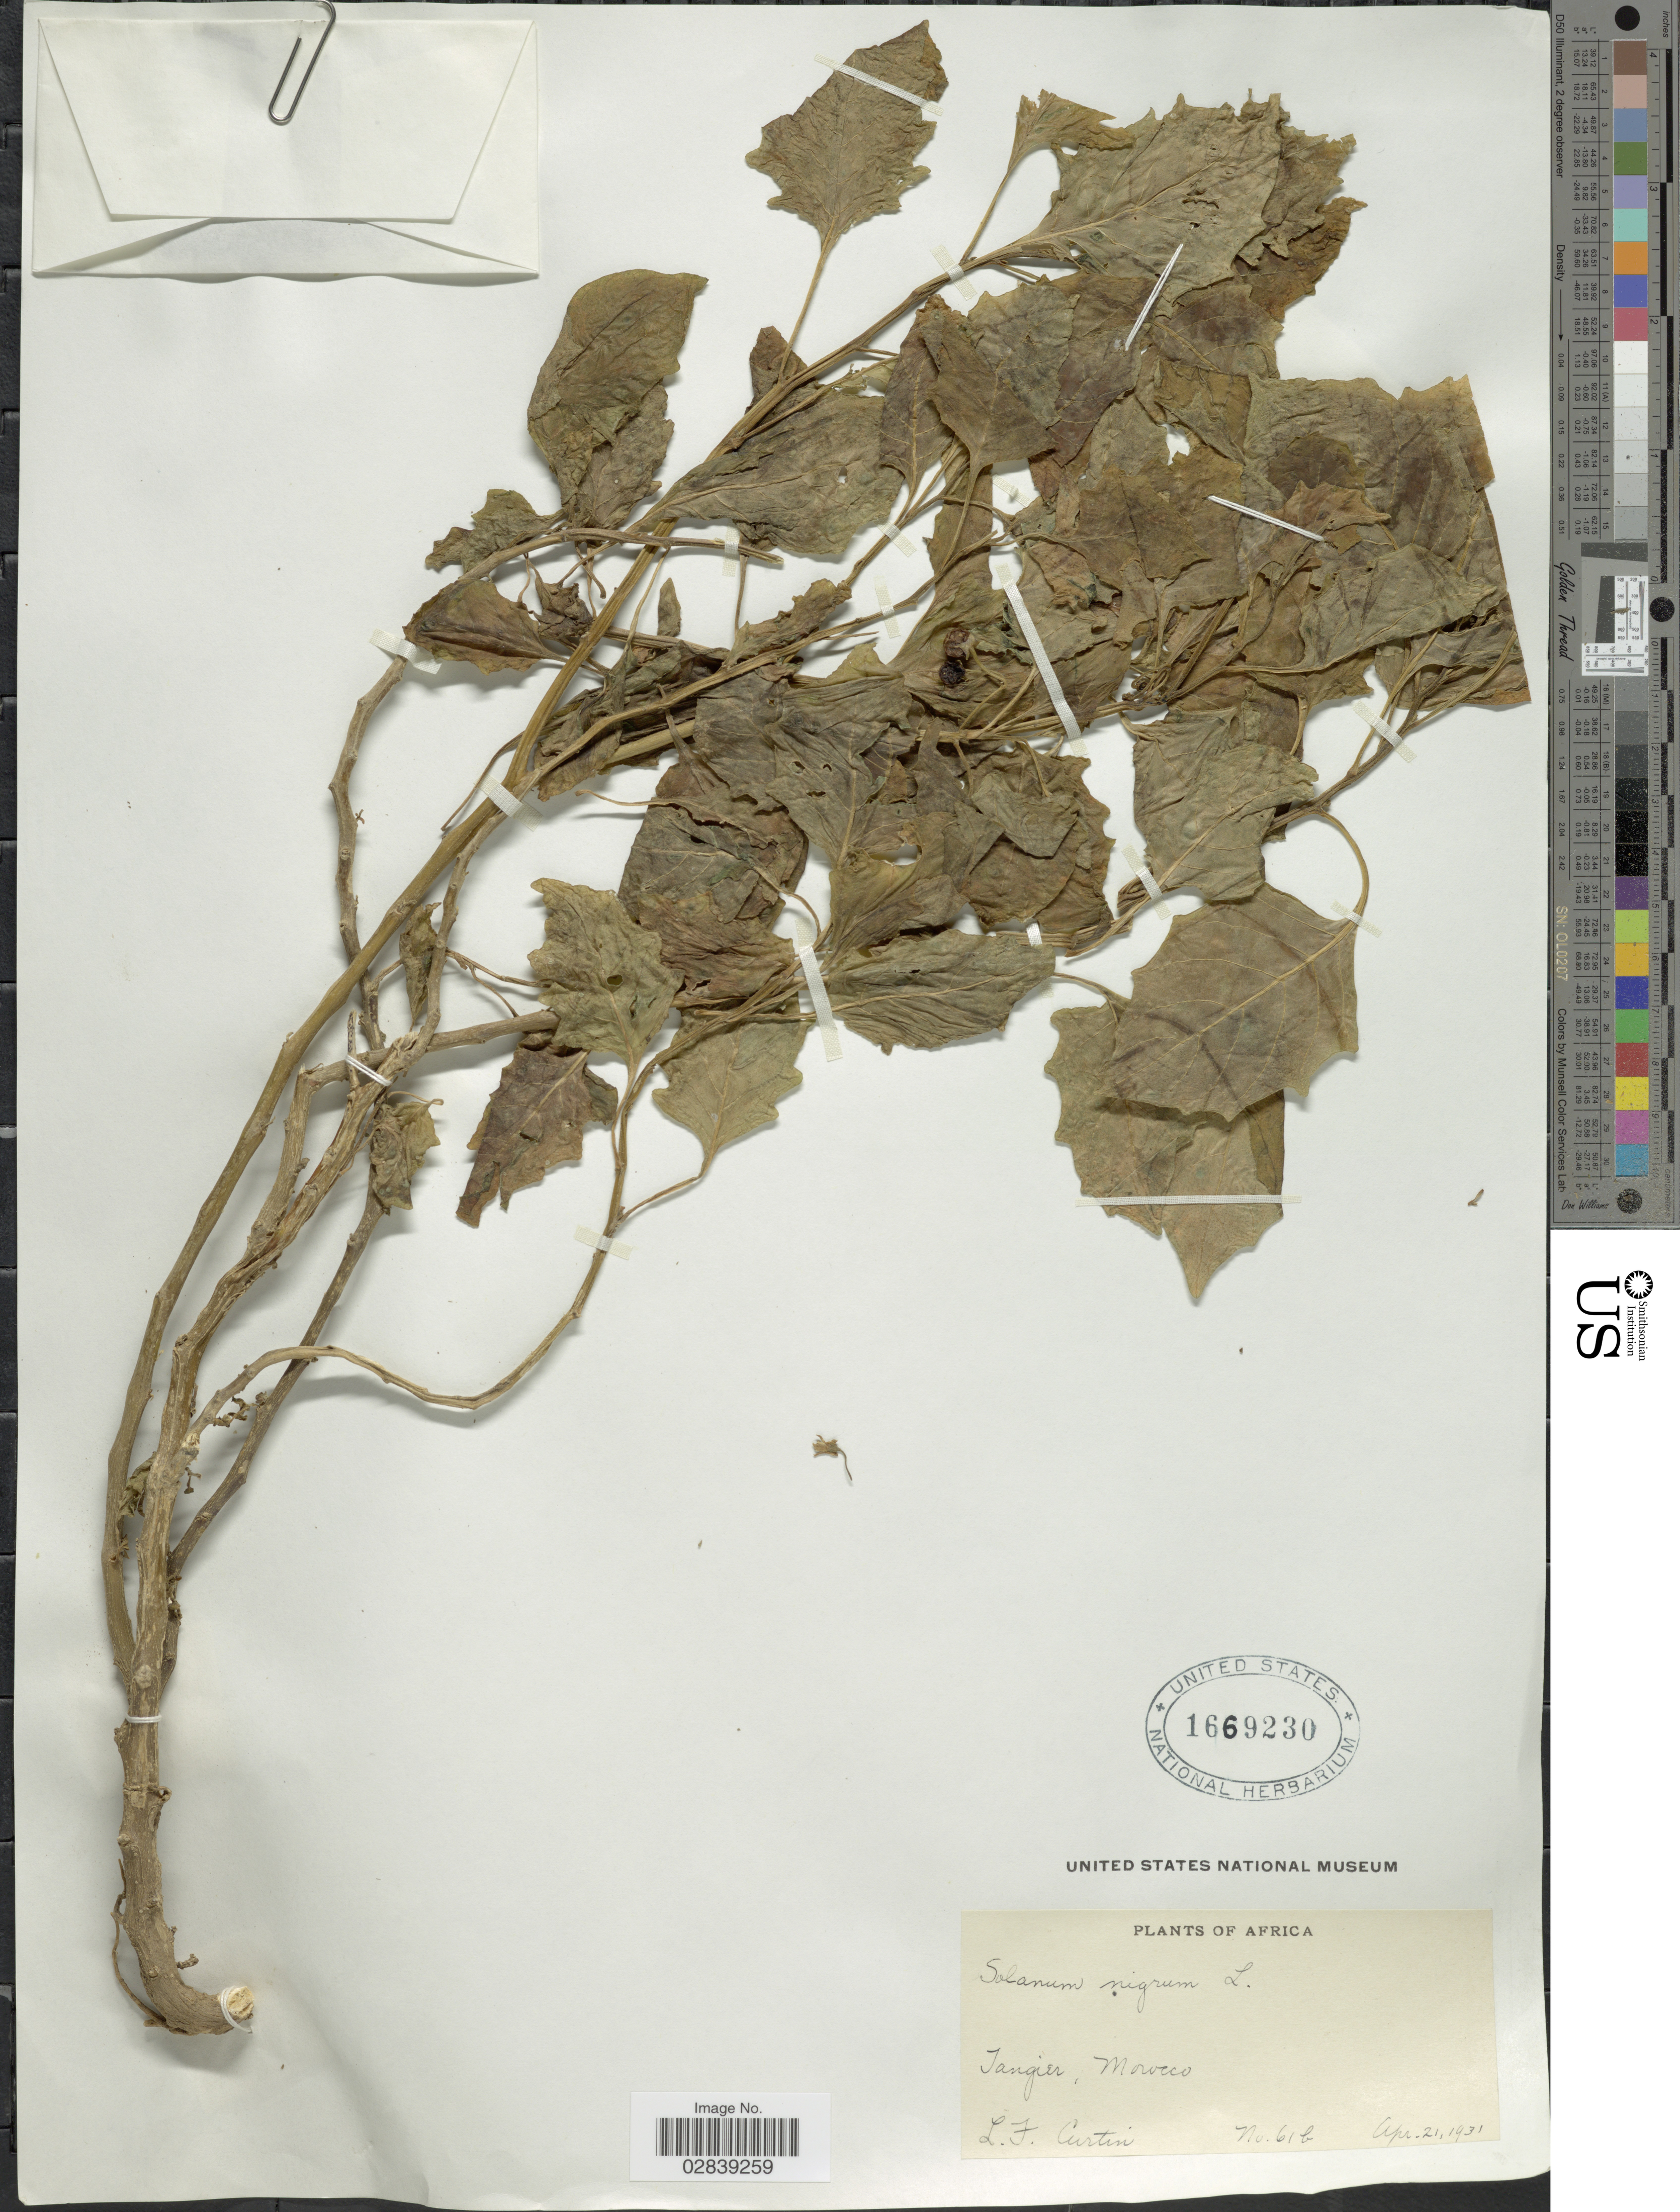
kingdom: Plantae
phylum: Tracheophyta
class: Magnoliopsida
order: Solanales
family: Solanaceae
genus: Solanum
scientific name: Solanum nigrum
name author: L.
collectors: L. Curtin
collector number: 61b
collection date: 1931-04-21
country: Morocco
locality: Tangier.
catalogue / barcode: US 1669230